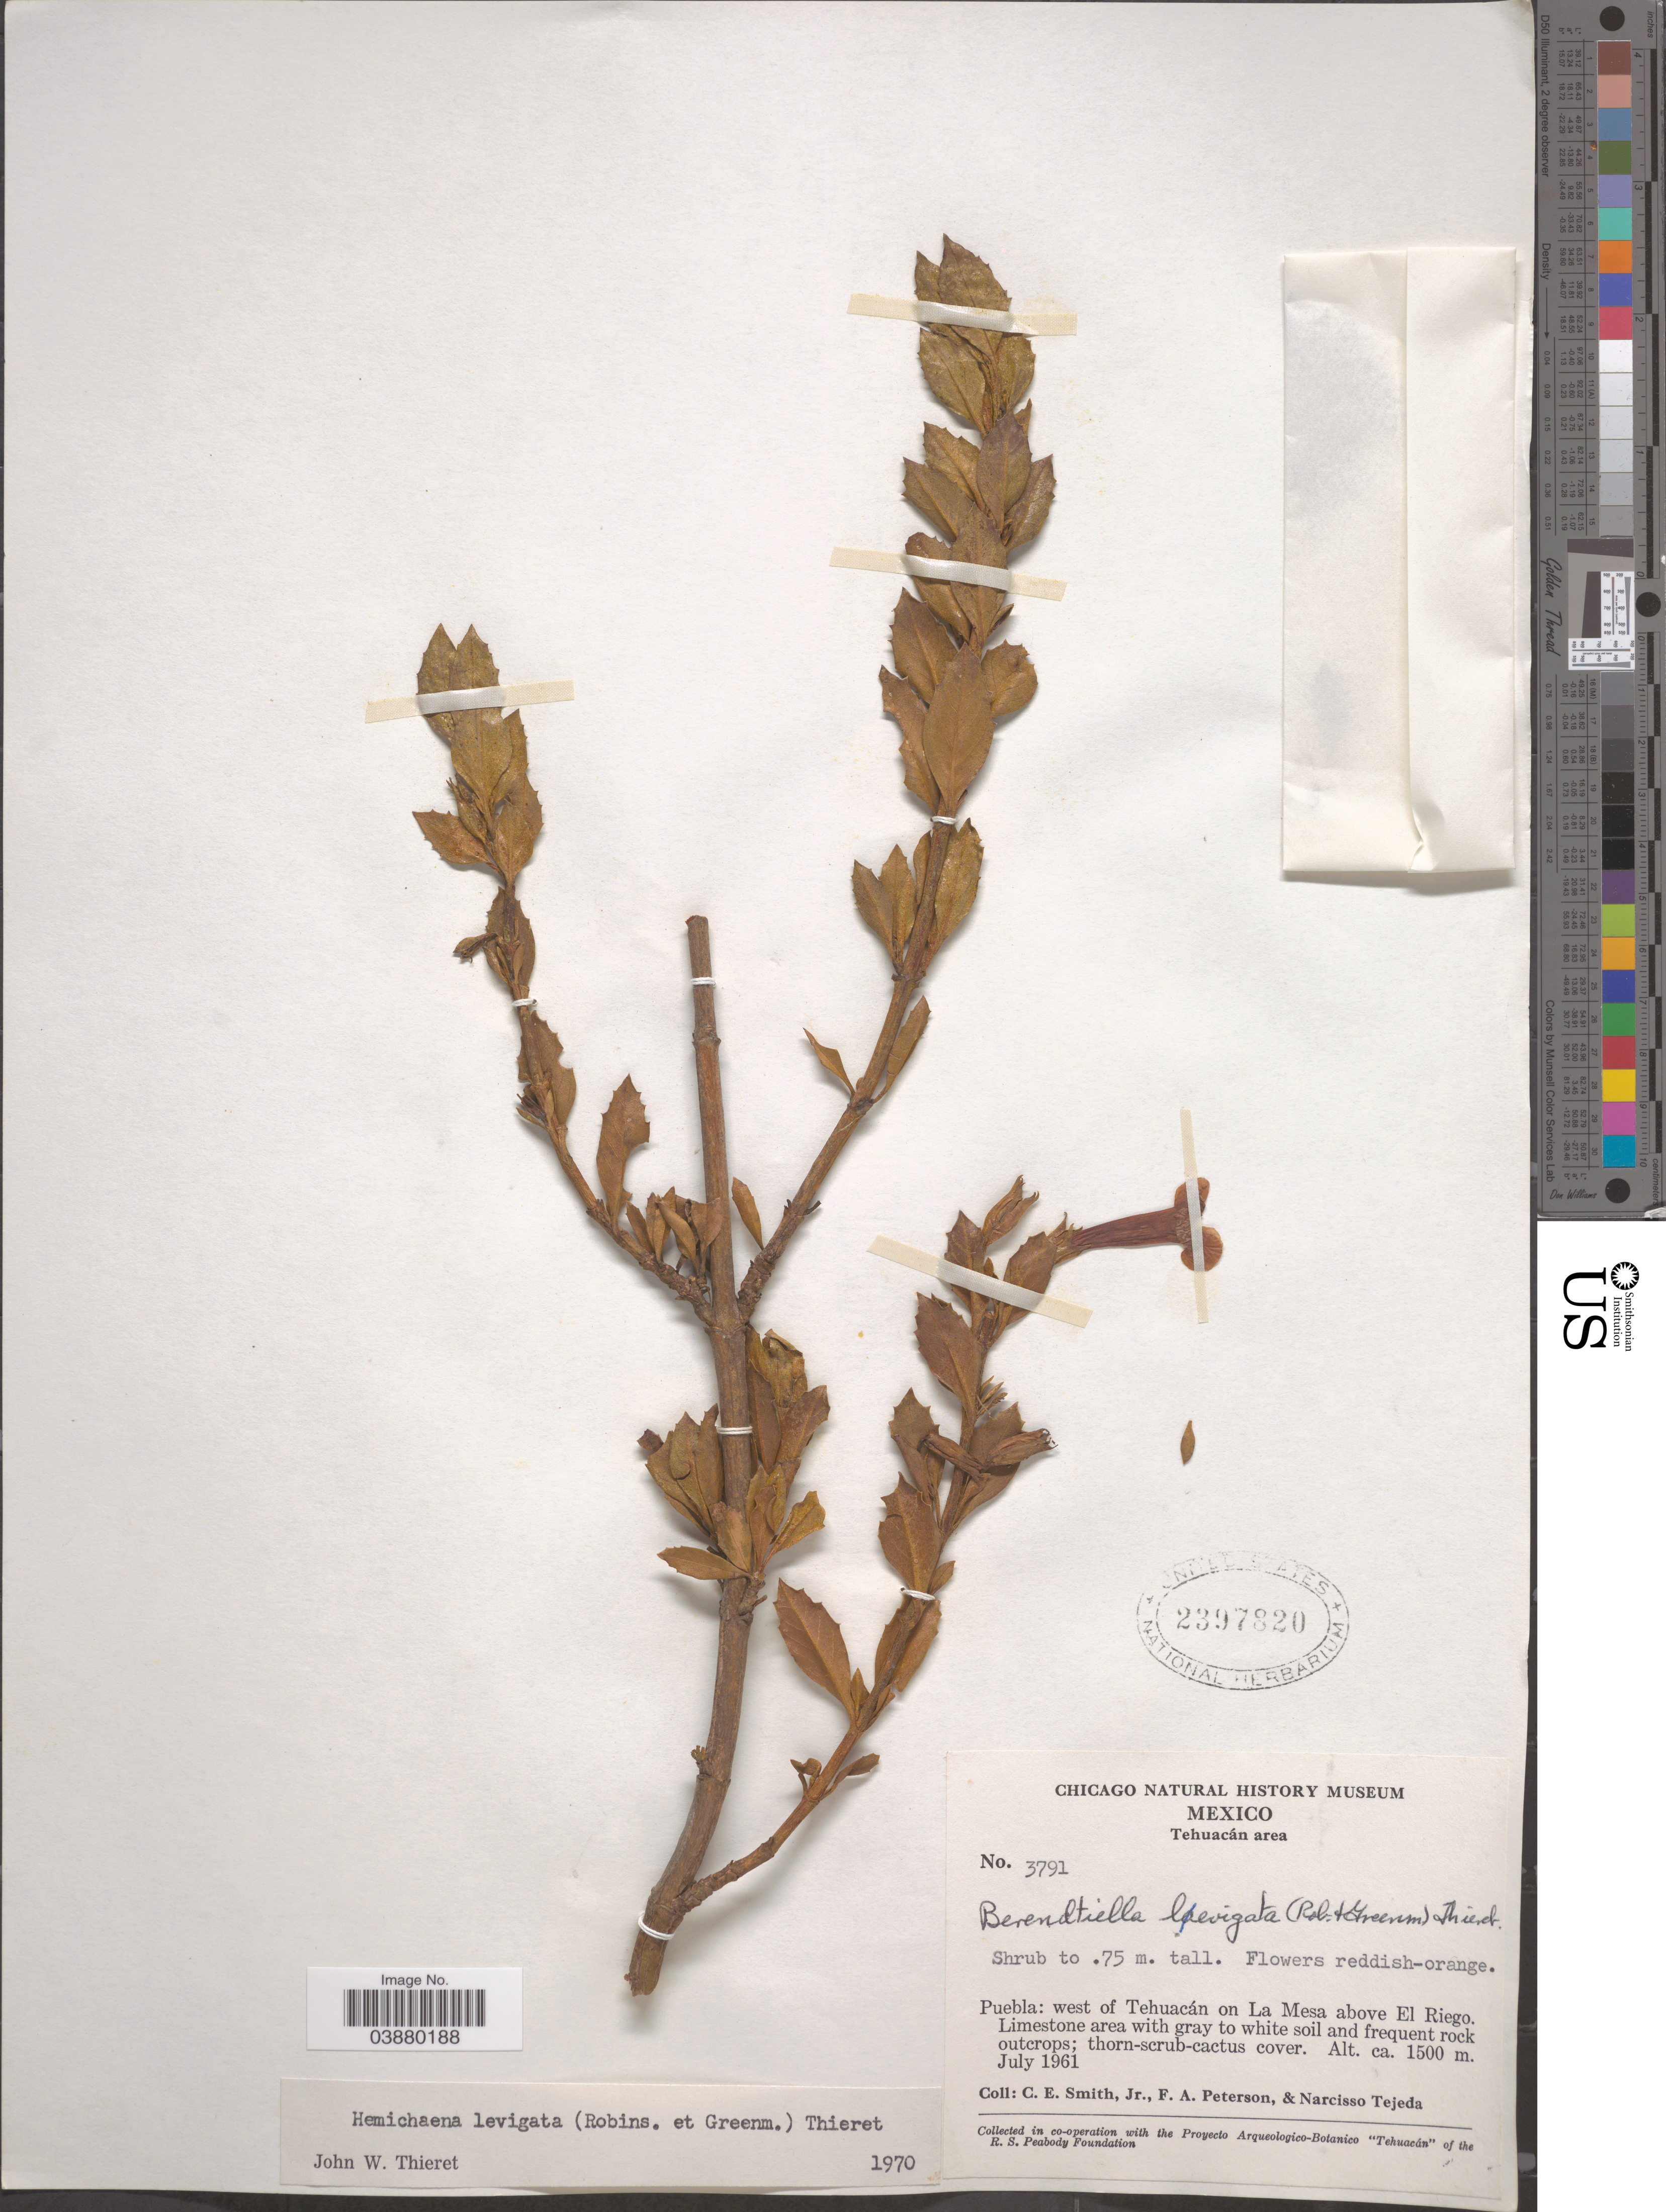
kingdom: Plantae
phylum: Tracheophyta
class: Magnoliopsida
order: Lamiales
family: Phrymaceae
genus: Hemichaena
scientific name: Hemichaena levigata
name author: (B.L. Rob. & Greenm.) Thieret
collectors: C. E. Smith Jr., F. A. Peterson & N. Tejeda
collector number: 3791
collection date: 1961-07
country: Mexico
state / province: Puebla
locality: Tehuacán area. West of Tehuacán on La Mesa above El Riego.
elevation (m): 1500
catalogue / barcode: US 2397820